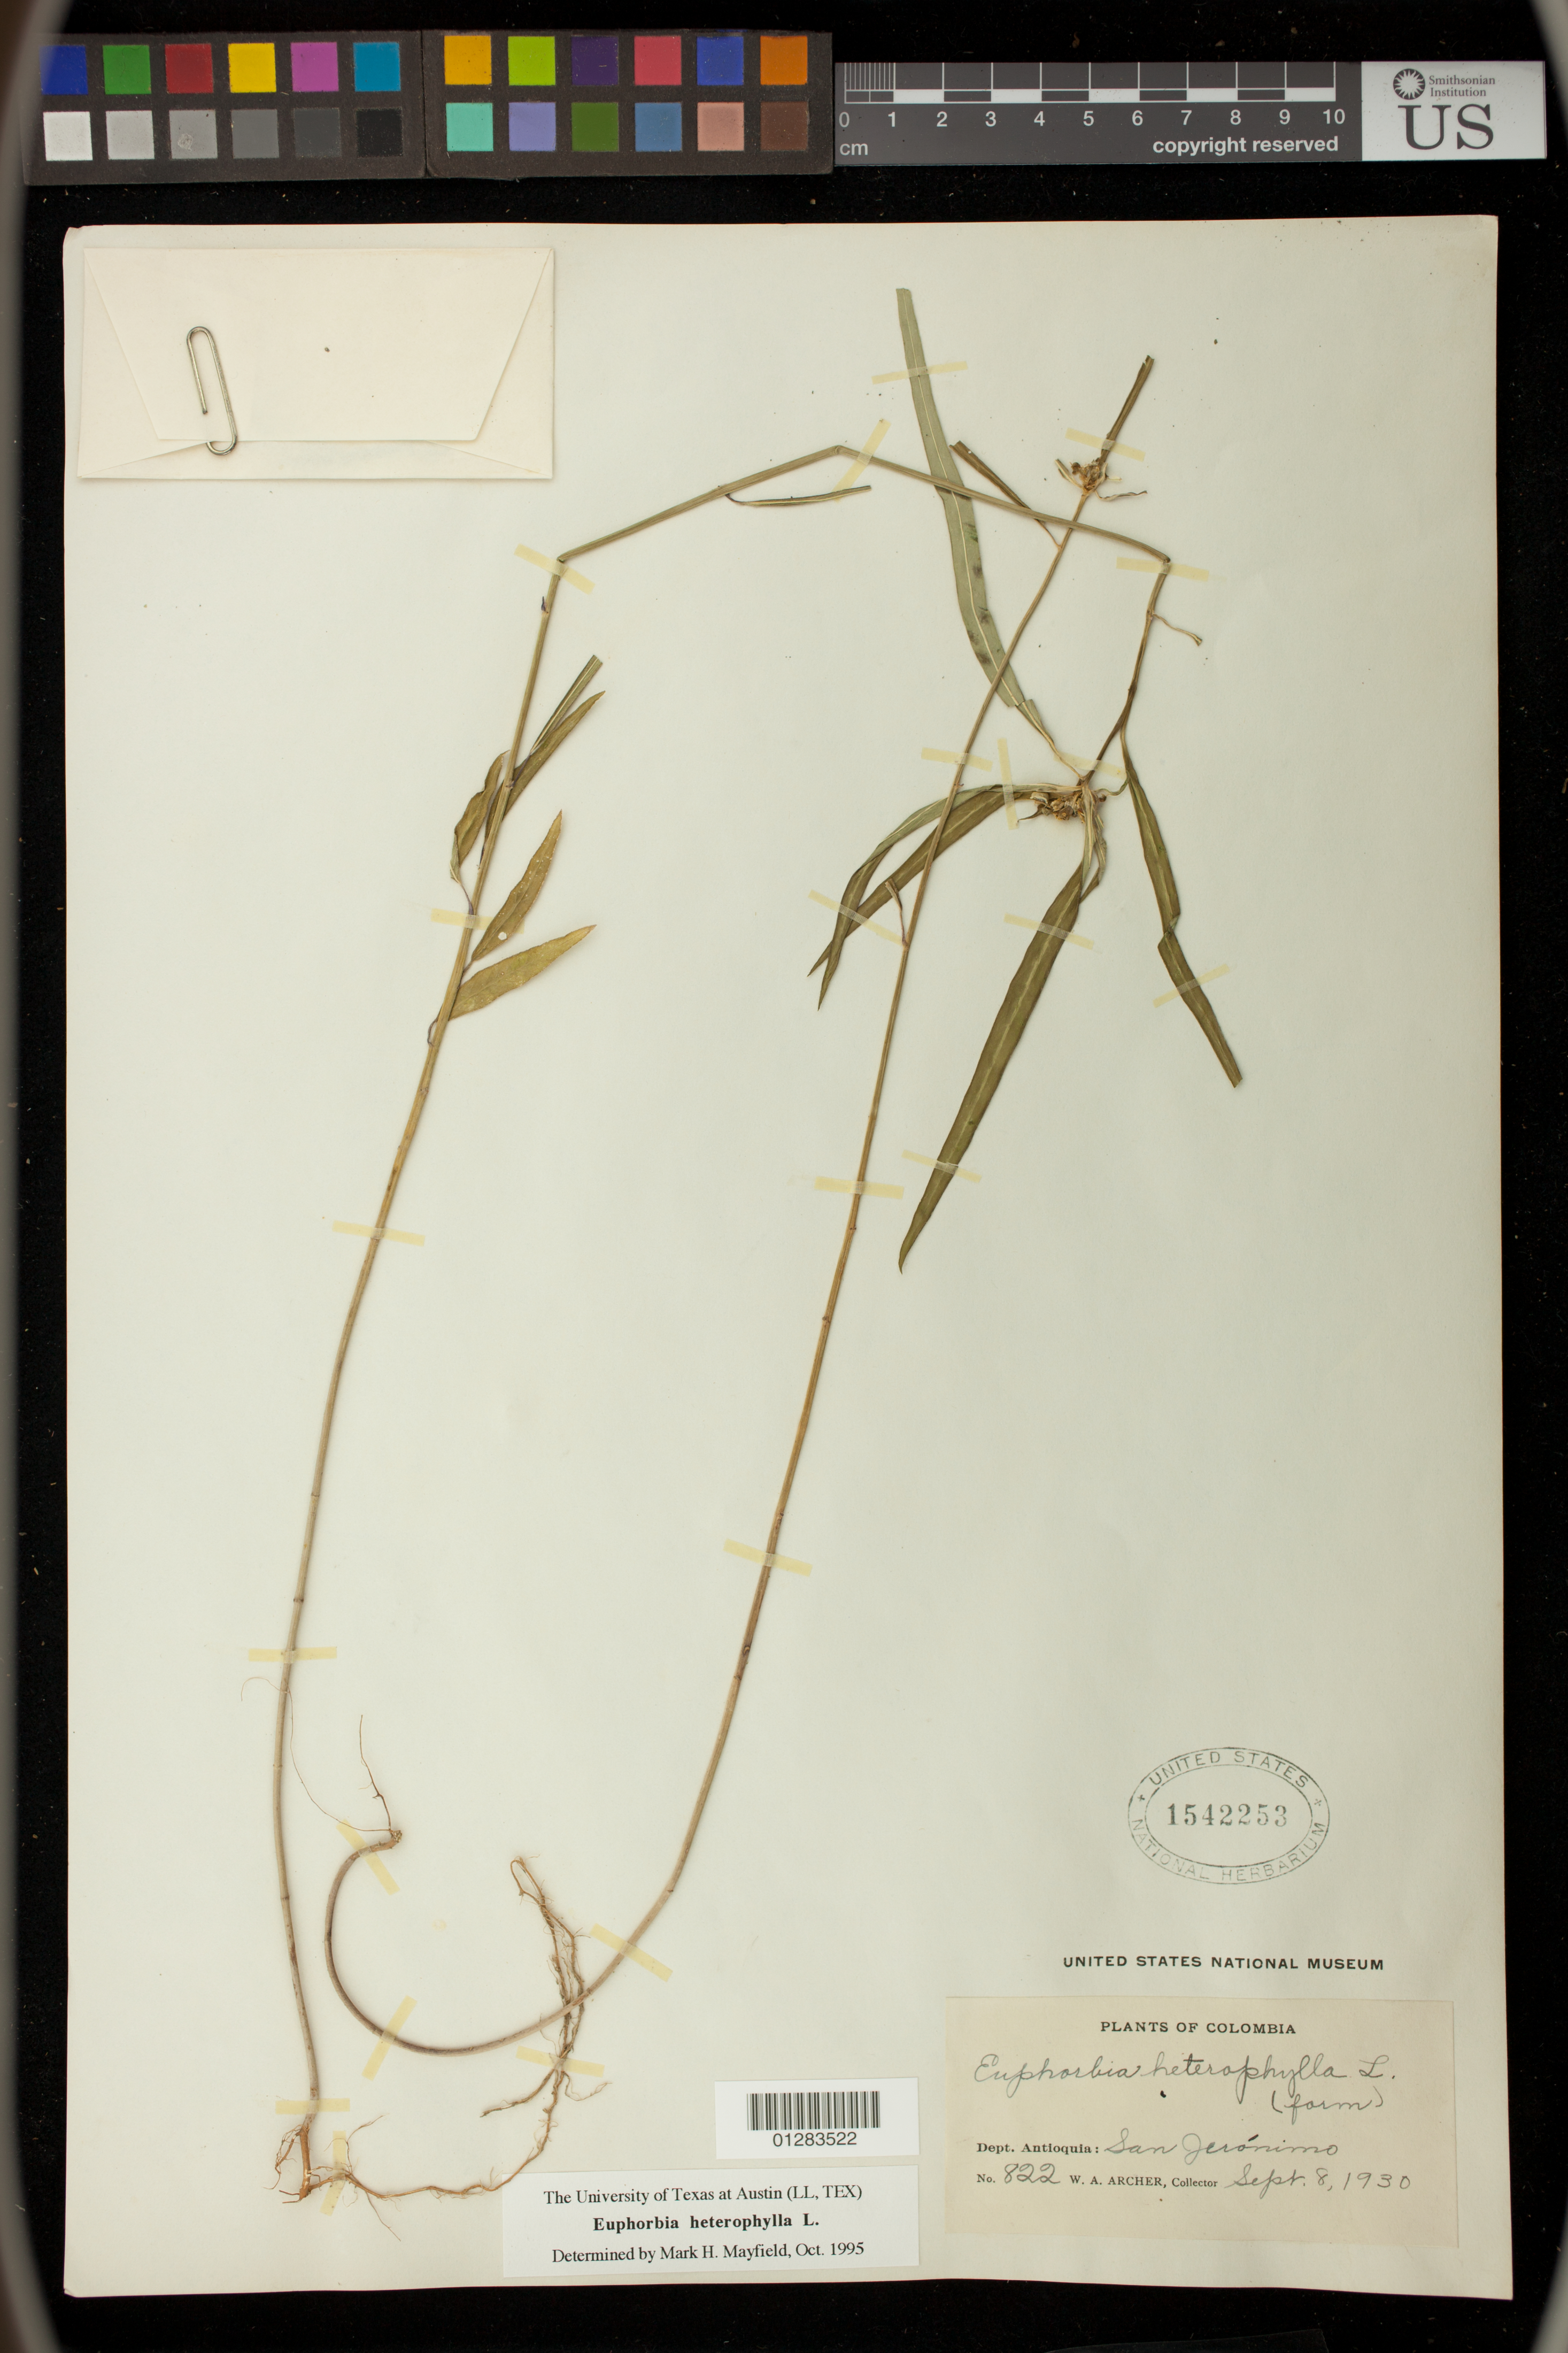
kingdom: Plantae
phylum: Tracheophyta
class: Magnoliopsida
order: Malpighiales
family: Euphorbiaceae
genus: Euphorbia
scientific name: Euphorbia heterophylla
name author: L.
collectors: W. A. Archer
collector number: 822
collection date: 1930-09-08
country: Colombia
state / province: Antioquia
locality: San Jeronimo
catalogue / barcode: US 1542253